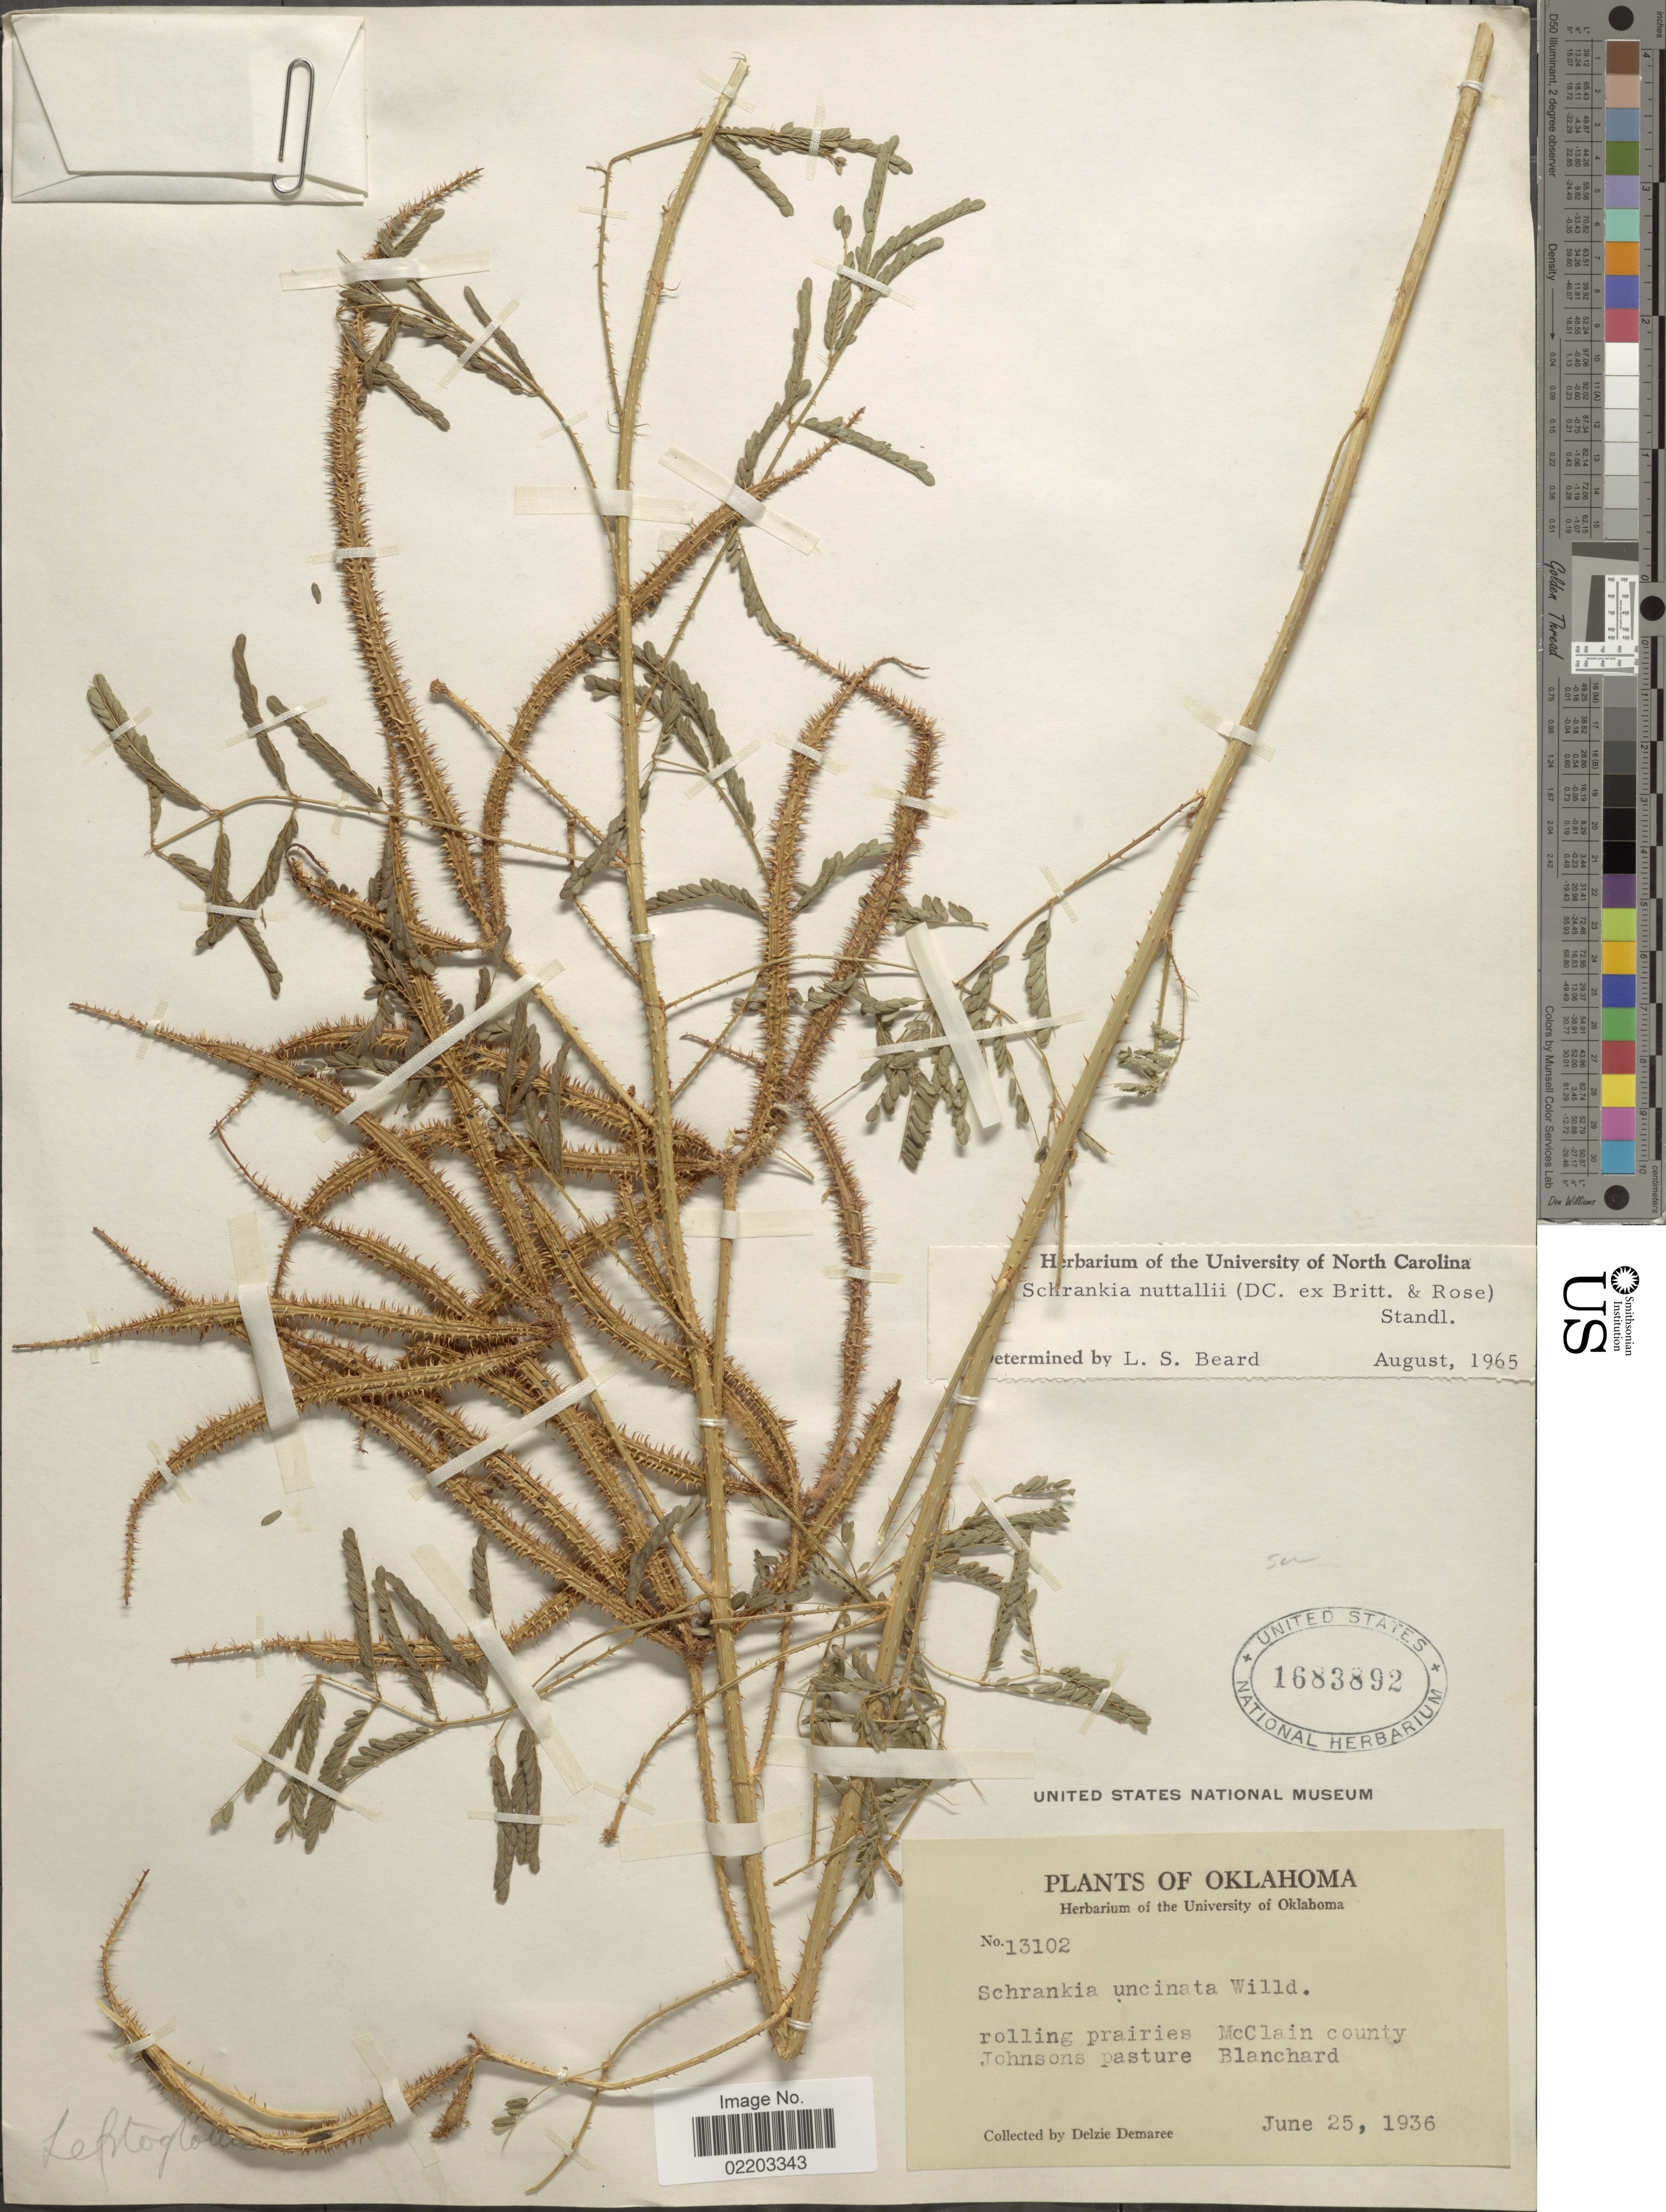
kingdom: Plantae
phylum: Tracheophyta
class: Magnoliopsida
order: Fabales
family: Fabaceae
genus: Mimosa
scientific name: Mimosa nuttallii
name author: (DC.) B.L. Turner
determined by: Strong, M. T., (US), Smithsonian Institution - National Museum of Natural History (UNITED STATES)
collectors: D. Demaree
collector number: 13102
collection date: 1936-06-25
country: United States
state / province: Oklahoma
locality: Rolling prairies McClain County Johnsons pasture Blanchard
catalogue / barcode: US 1683892